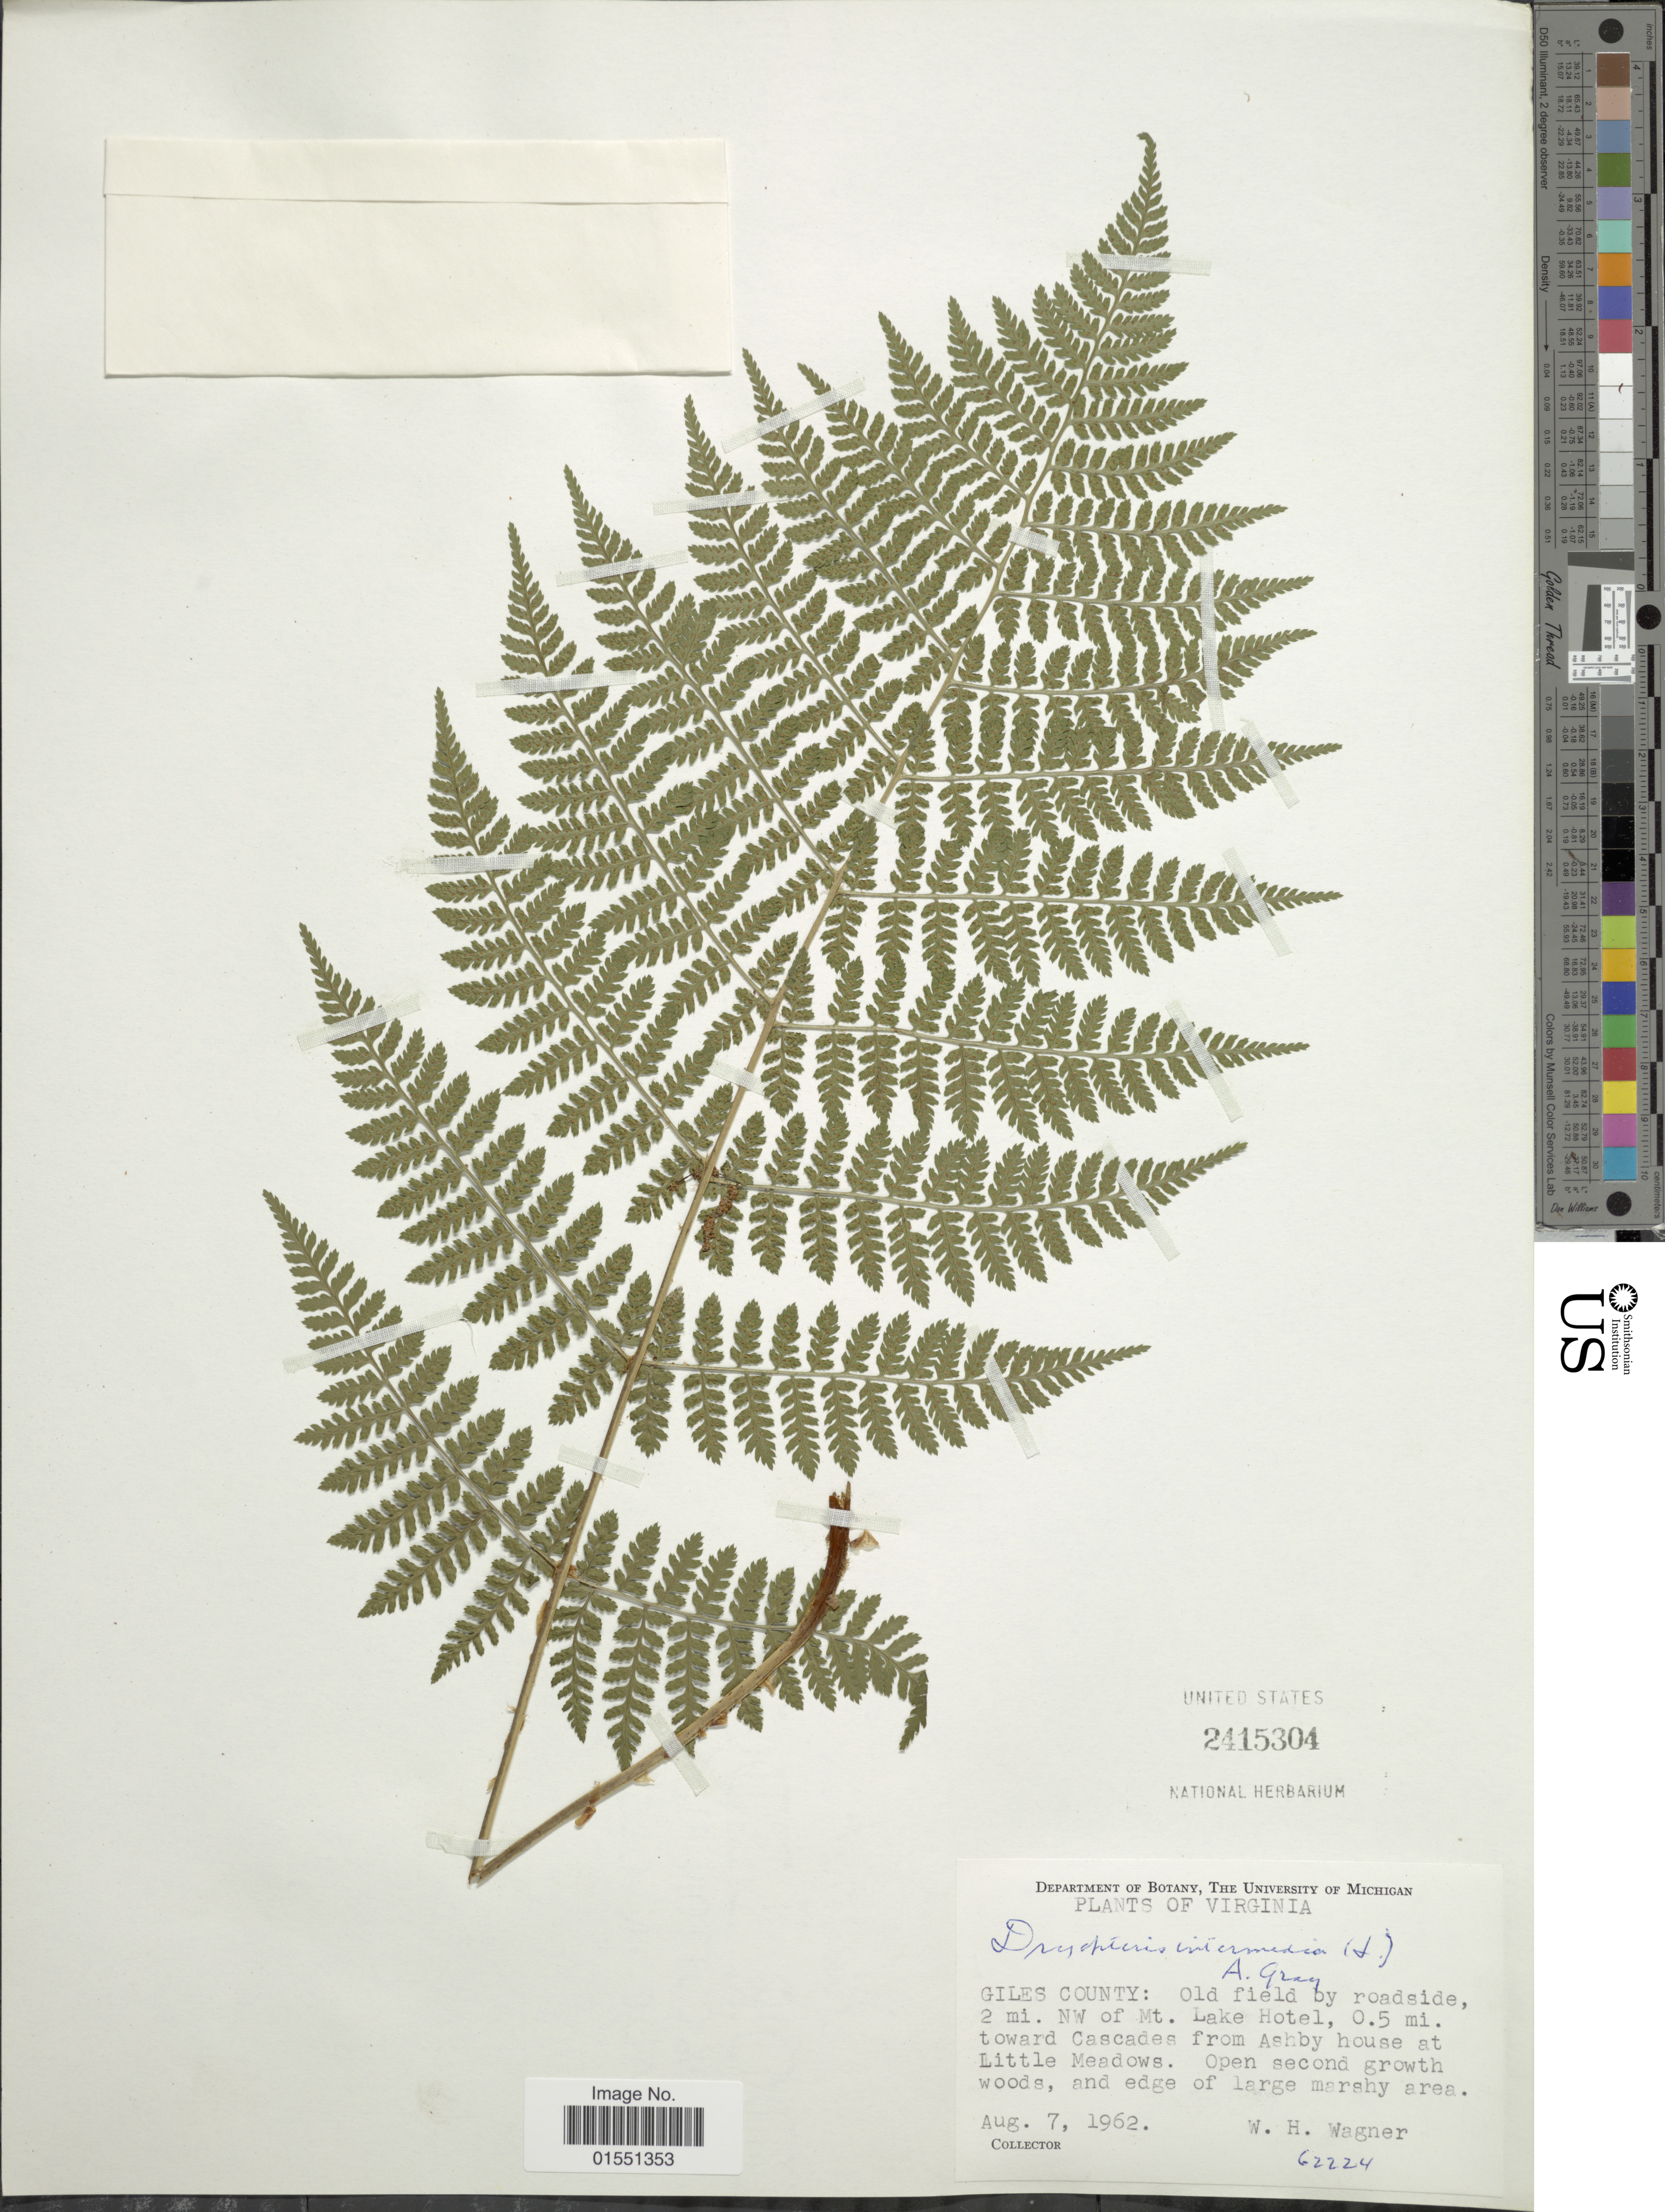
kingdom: Plantae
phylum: Tracheophyta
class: Polypodiopsida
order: Polypodiales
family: Dryopteridaceae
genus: Dryopteris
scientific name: Dryopteris intermedia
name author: (Muhl.) A. Gray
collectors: W. H. Wagner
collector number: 62224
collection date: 1962-08-07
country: United States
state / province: Virginia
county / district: Giles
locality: Old field by roadside, 2 mi. NW of Mt. Lake Hotel, 0.5 mi. toward Cascades from Ashby House at Little Meadows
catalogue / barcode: US 2415304